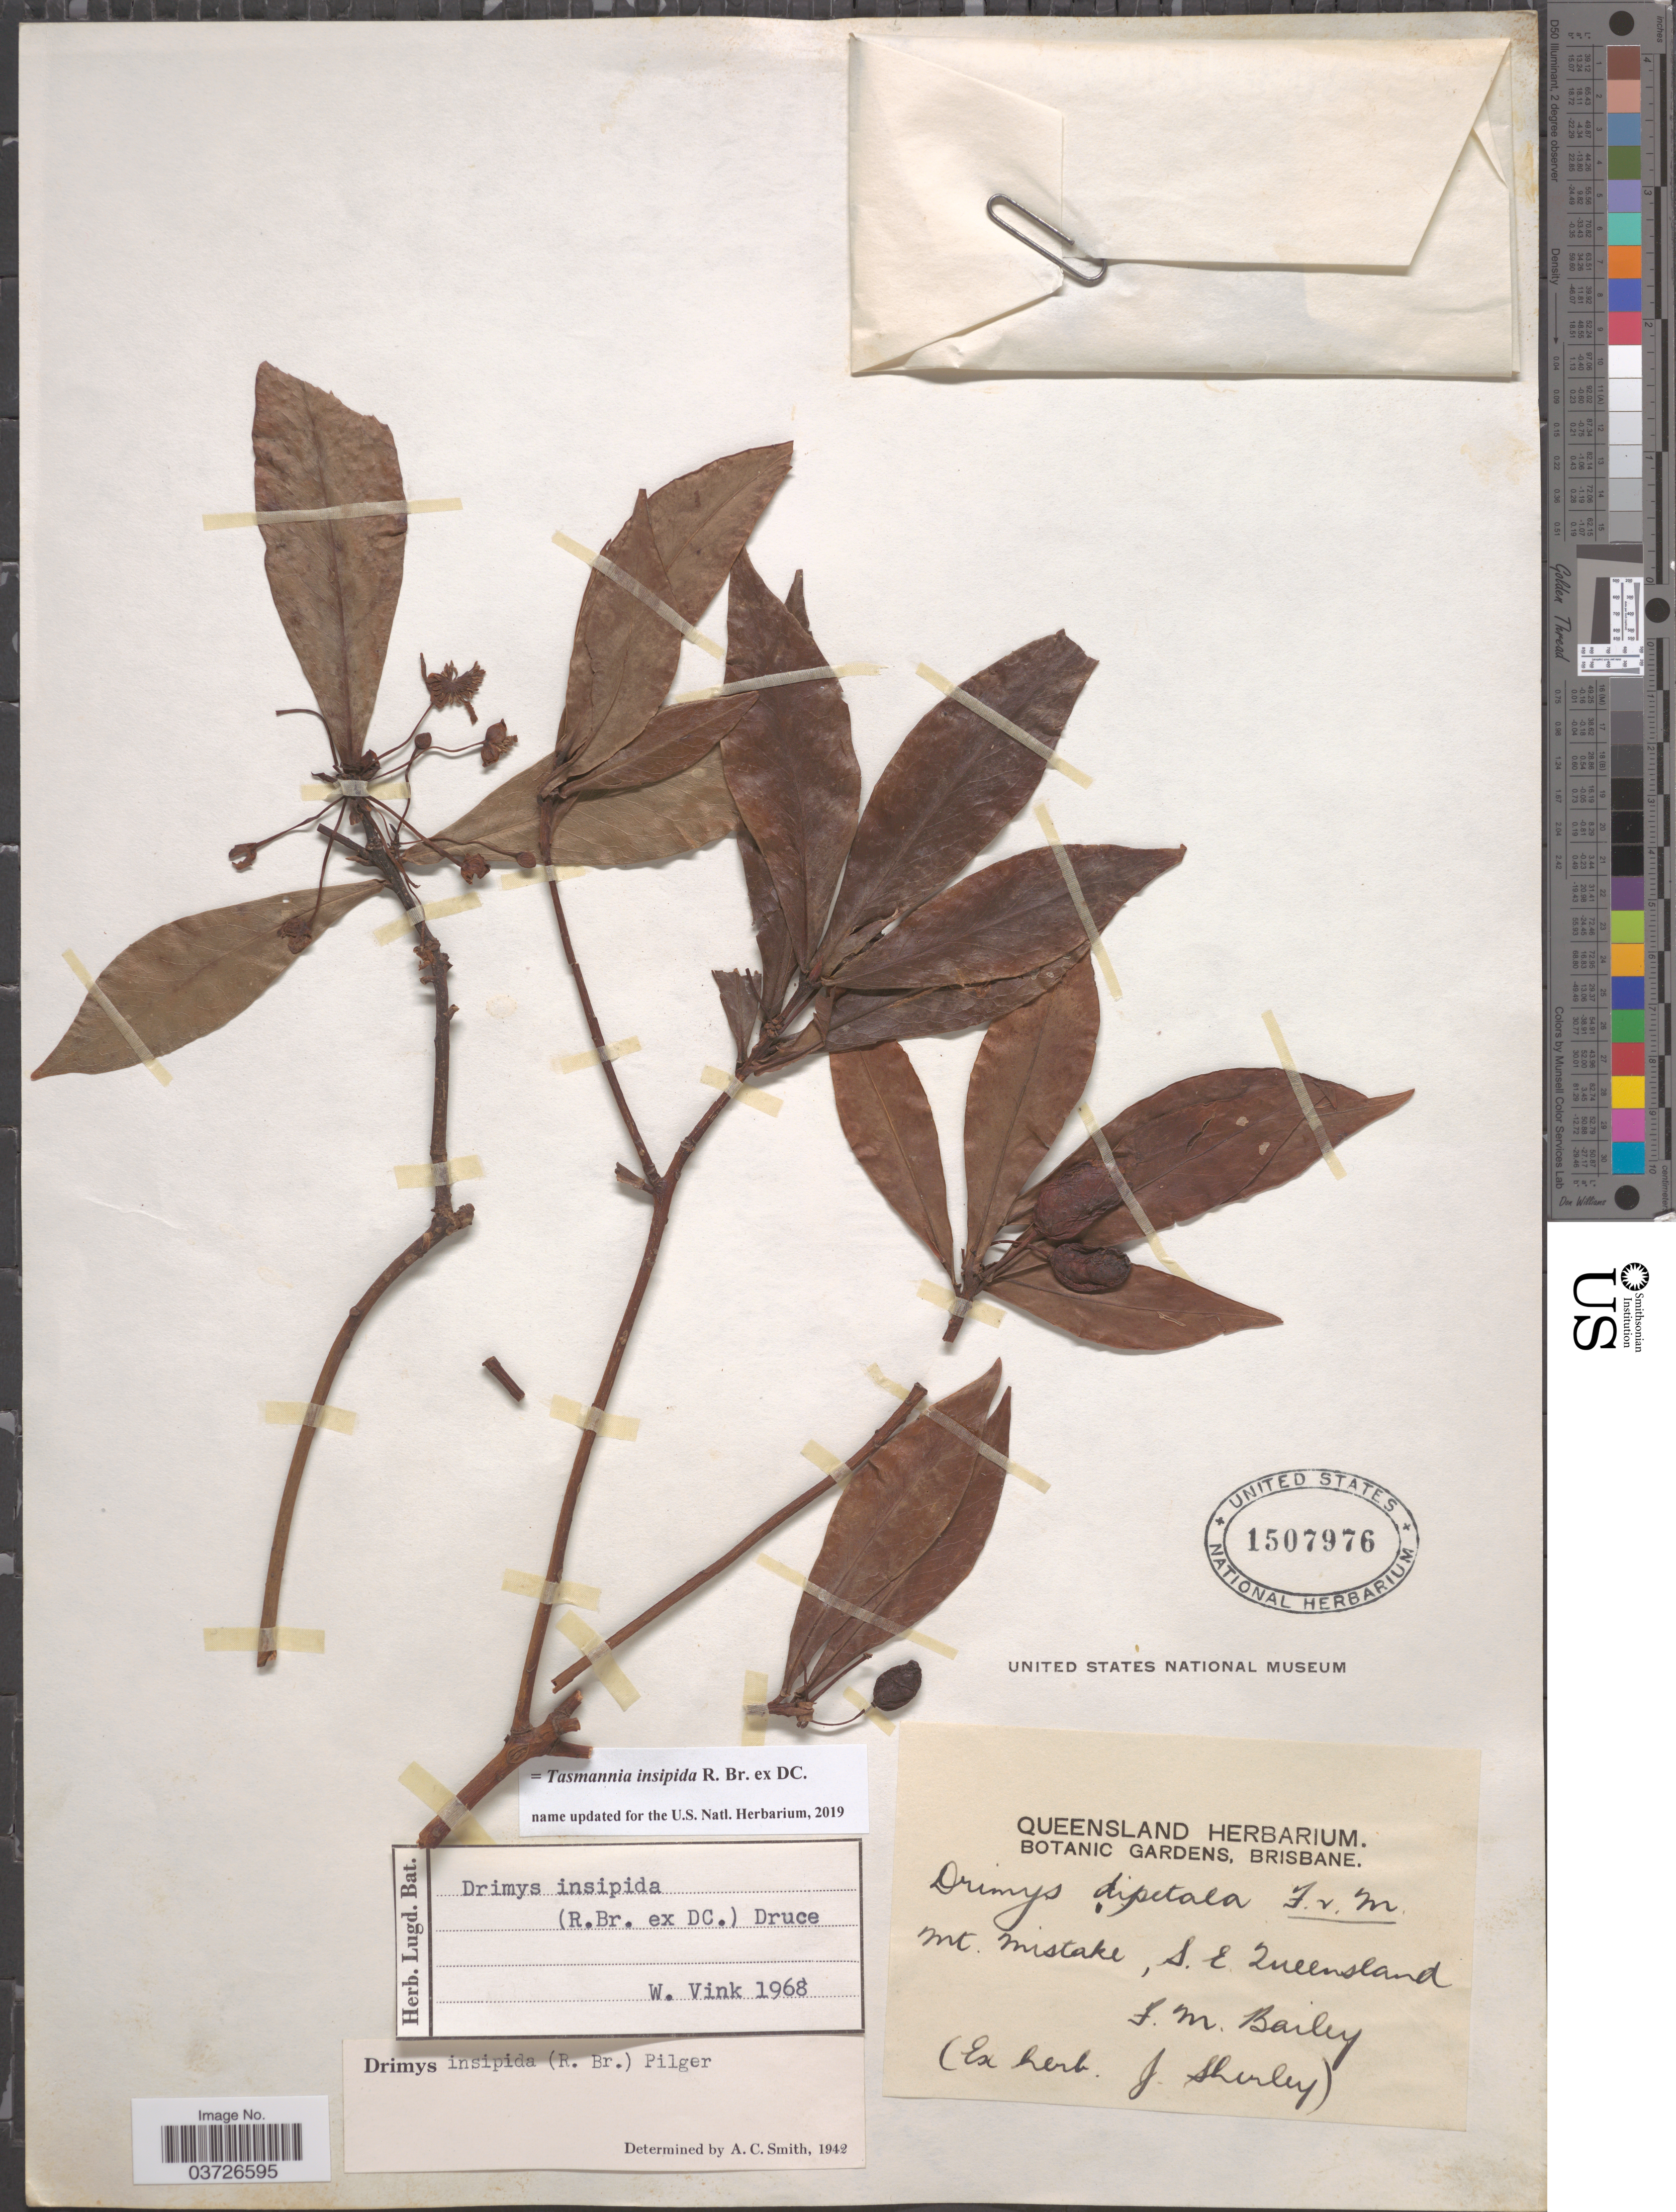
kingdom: Plantae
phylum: Tracheophyta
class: Magnoliopsida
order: Canellales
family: Winteraceae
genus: Tasmannia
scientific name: Tasmannia insipida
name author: R. Br. ex DC.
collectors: F. M. Bailey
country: Australia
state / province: Queensland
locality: Mt. Mistake, S.E. Queensland.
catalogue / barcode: US 1507976